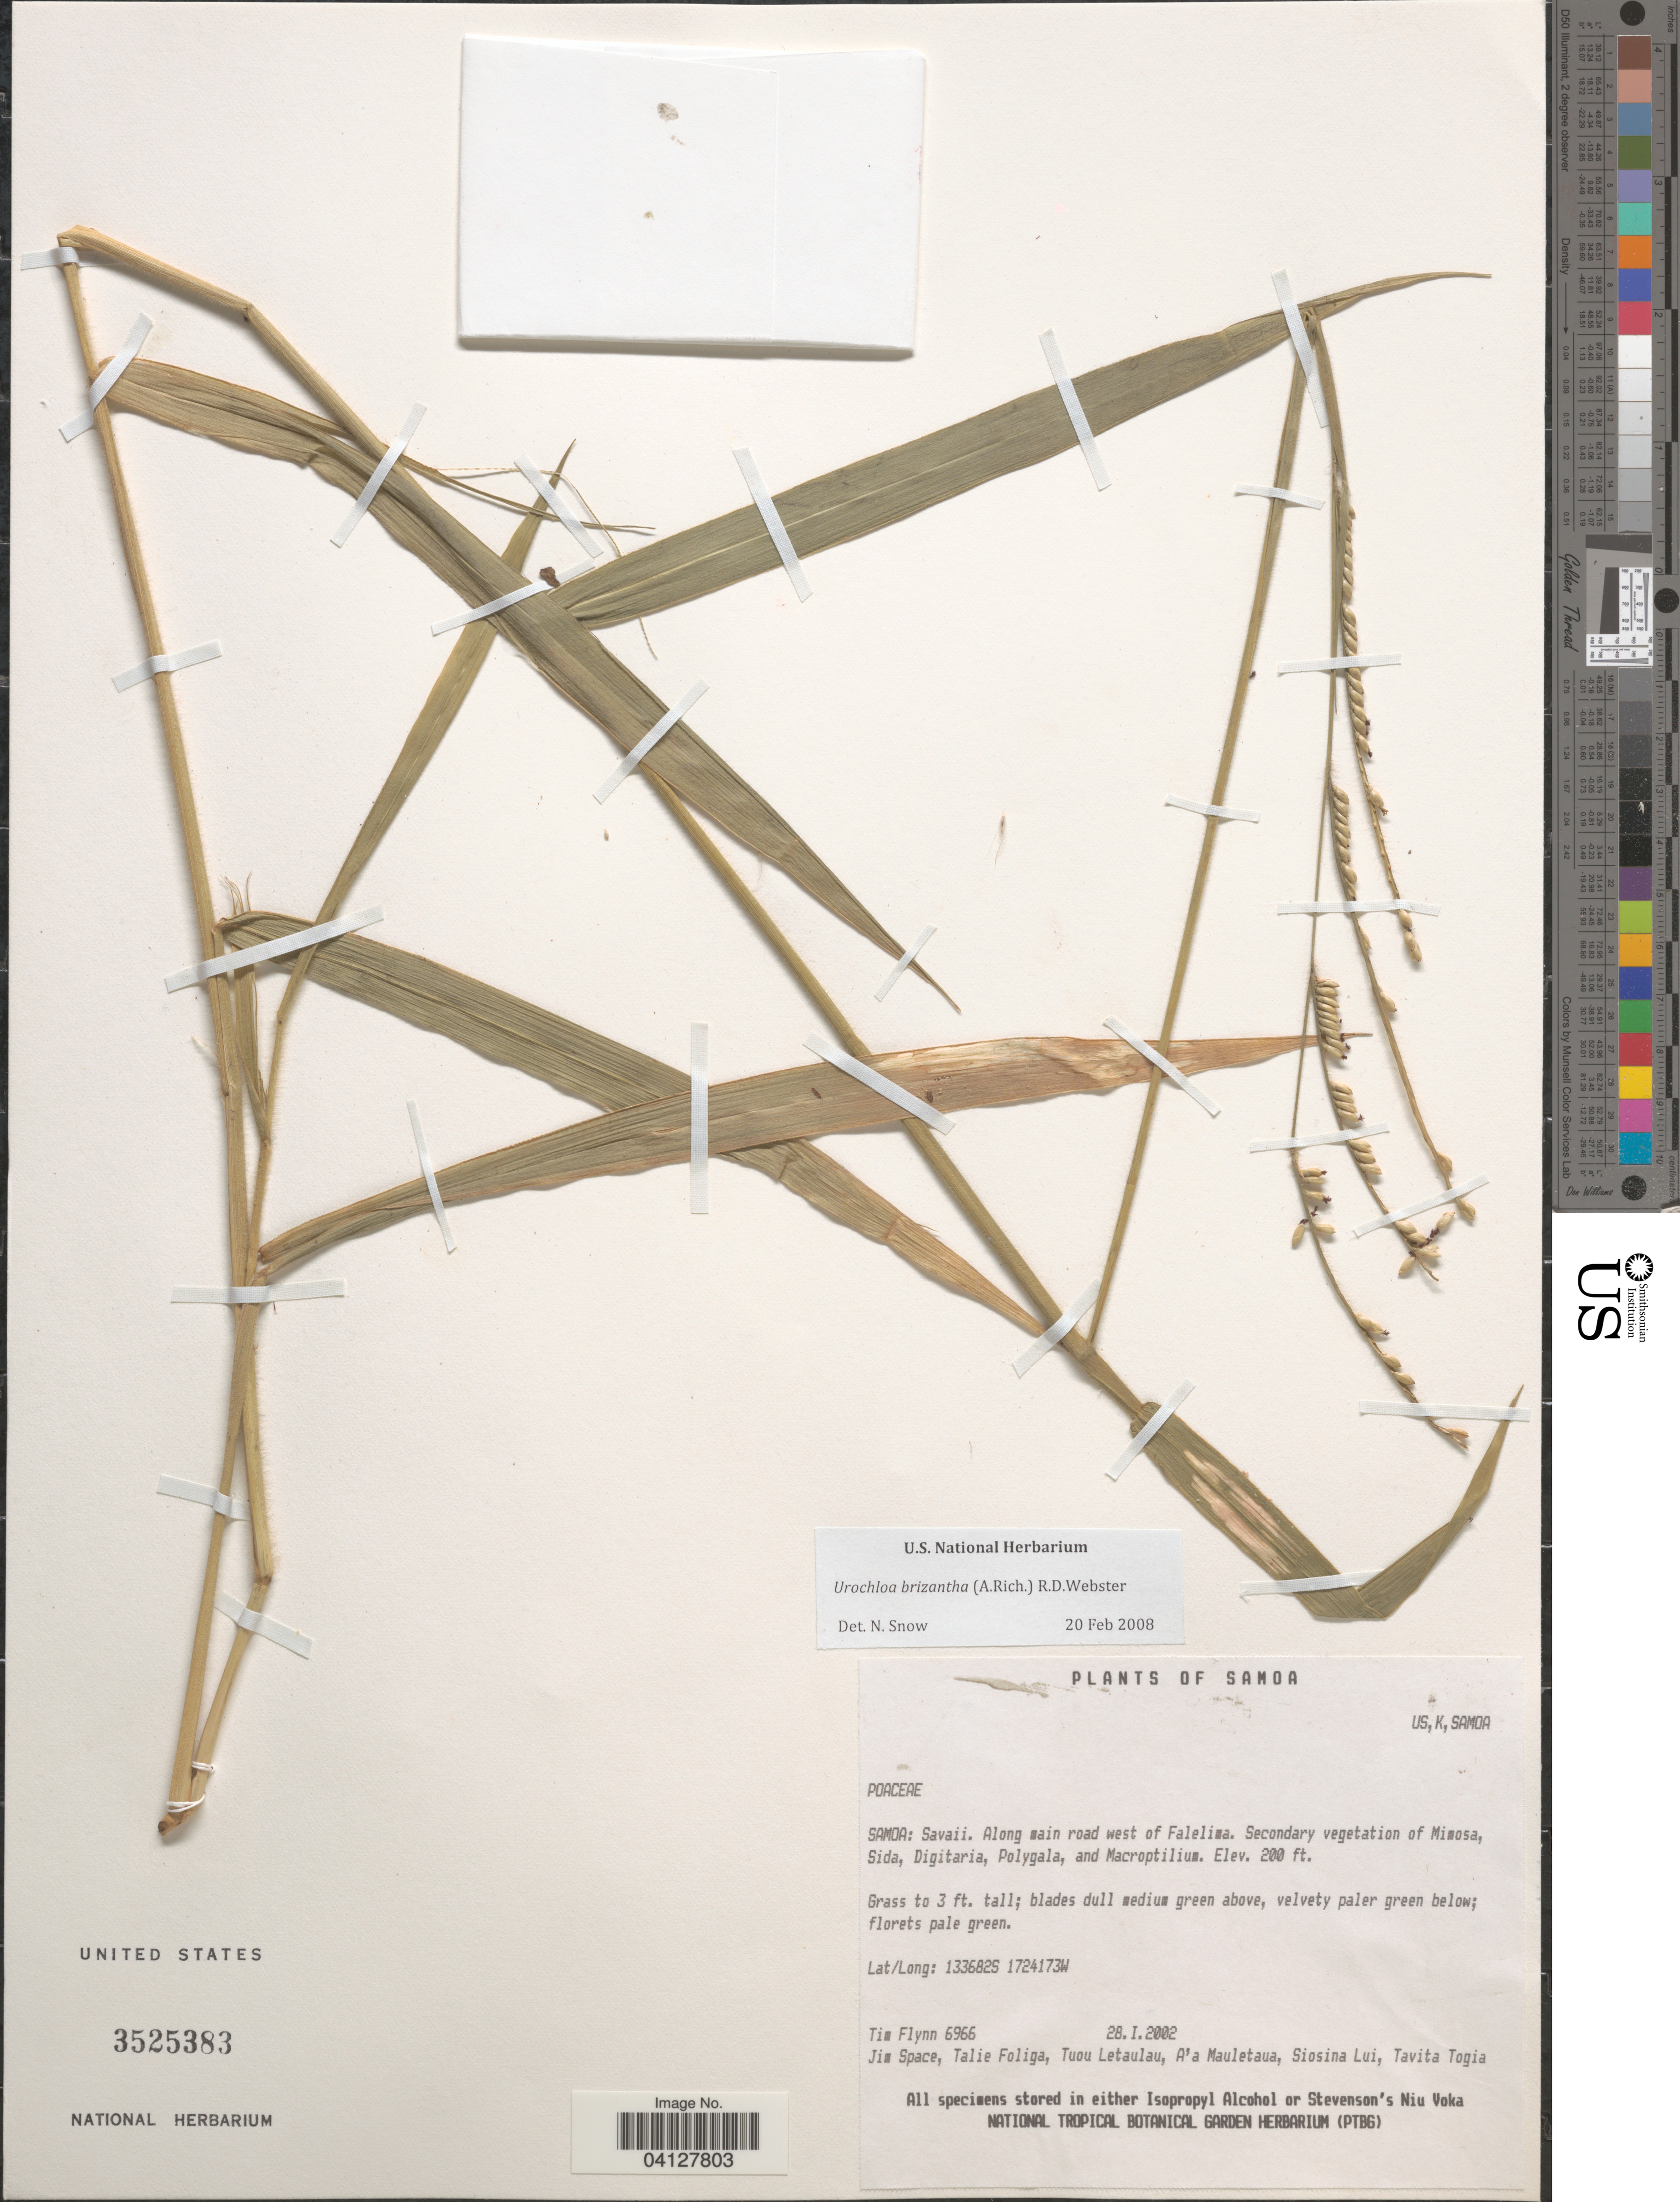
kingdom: Plantae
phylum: Tracheophyta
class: Liliopsida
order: Poales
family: Poaceae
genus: Urochloa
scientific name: Urochloa brizantha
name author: (Hochst. ex A. Rich.) R.D. Webster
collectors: T. Flynn, J. Space, T. Foliga, T. Letaulau & et al.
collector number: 6966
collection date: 2002-01-28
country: Samoa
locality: Samoa: Savaii. Along main road west of Falelima.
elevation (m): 61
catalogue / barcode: US 3525383